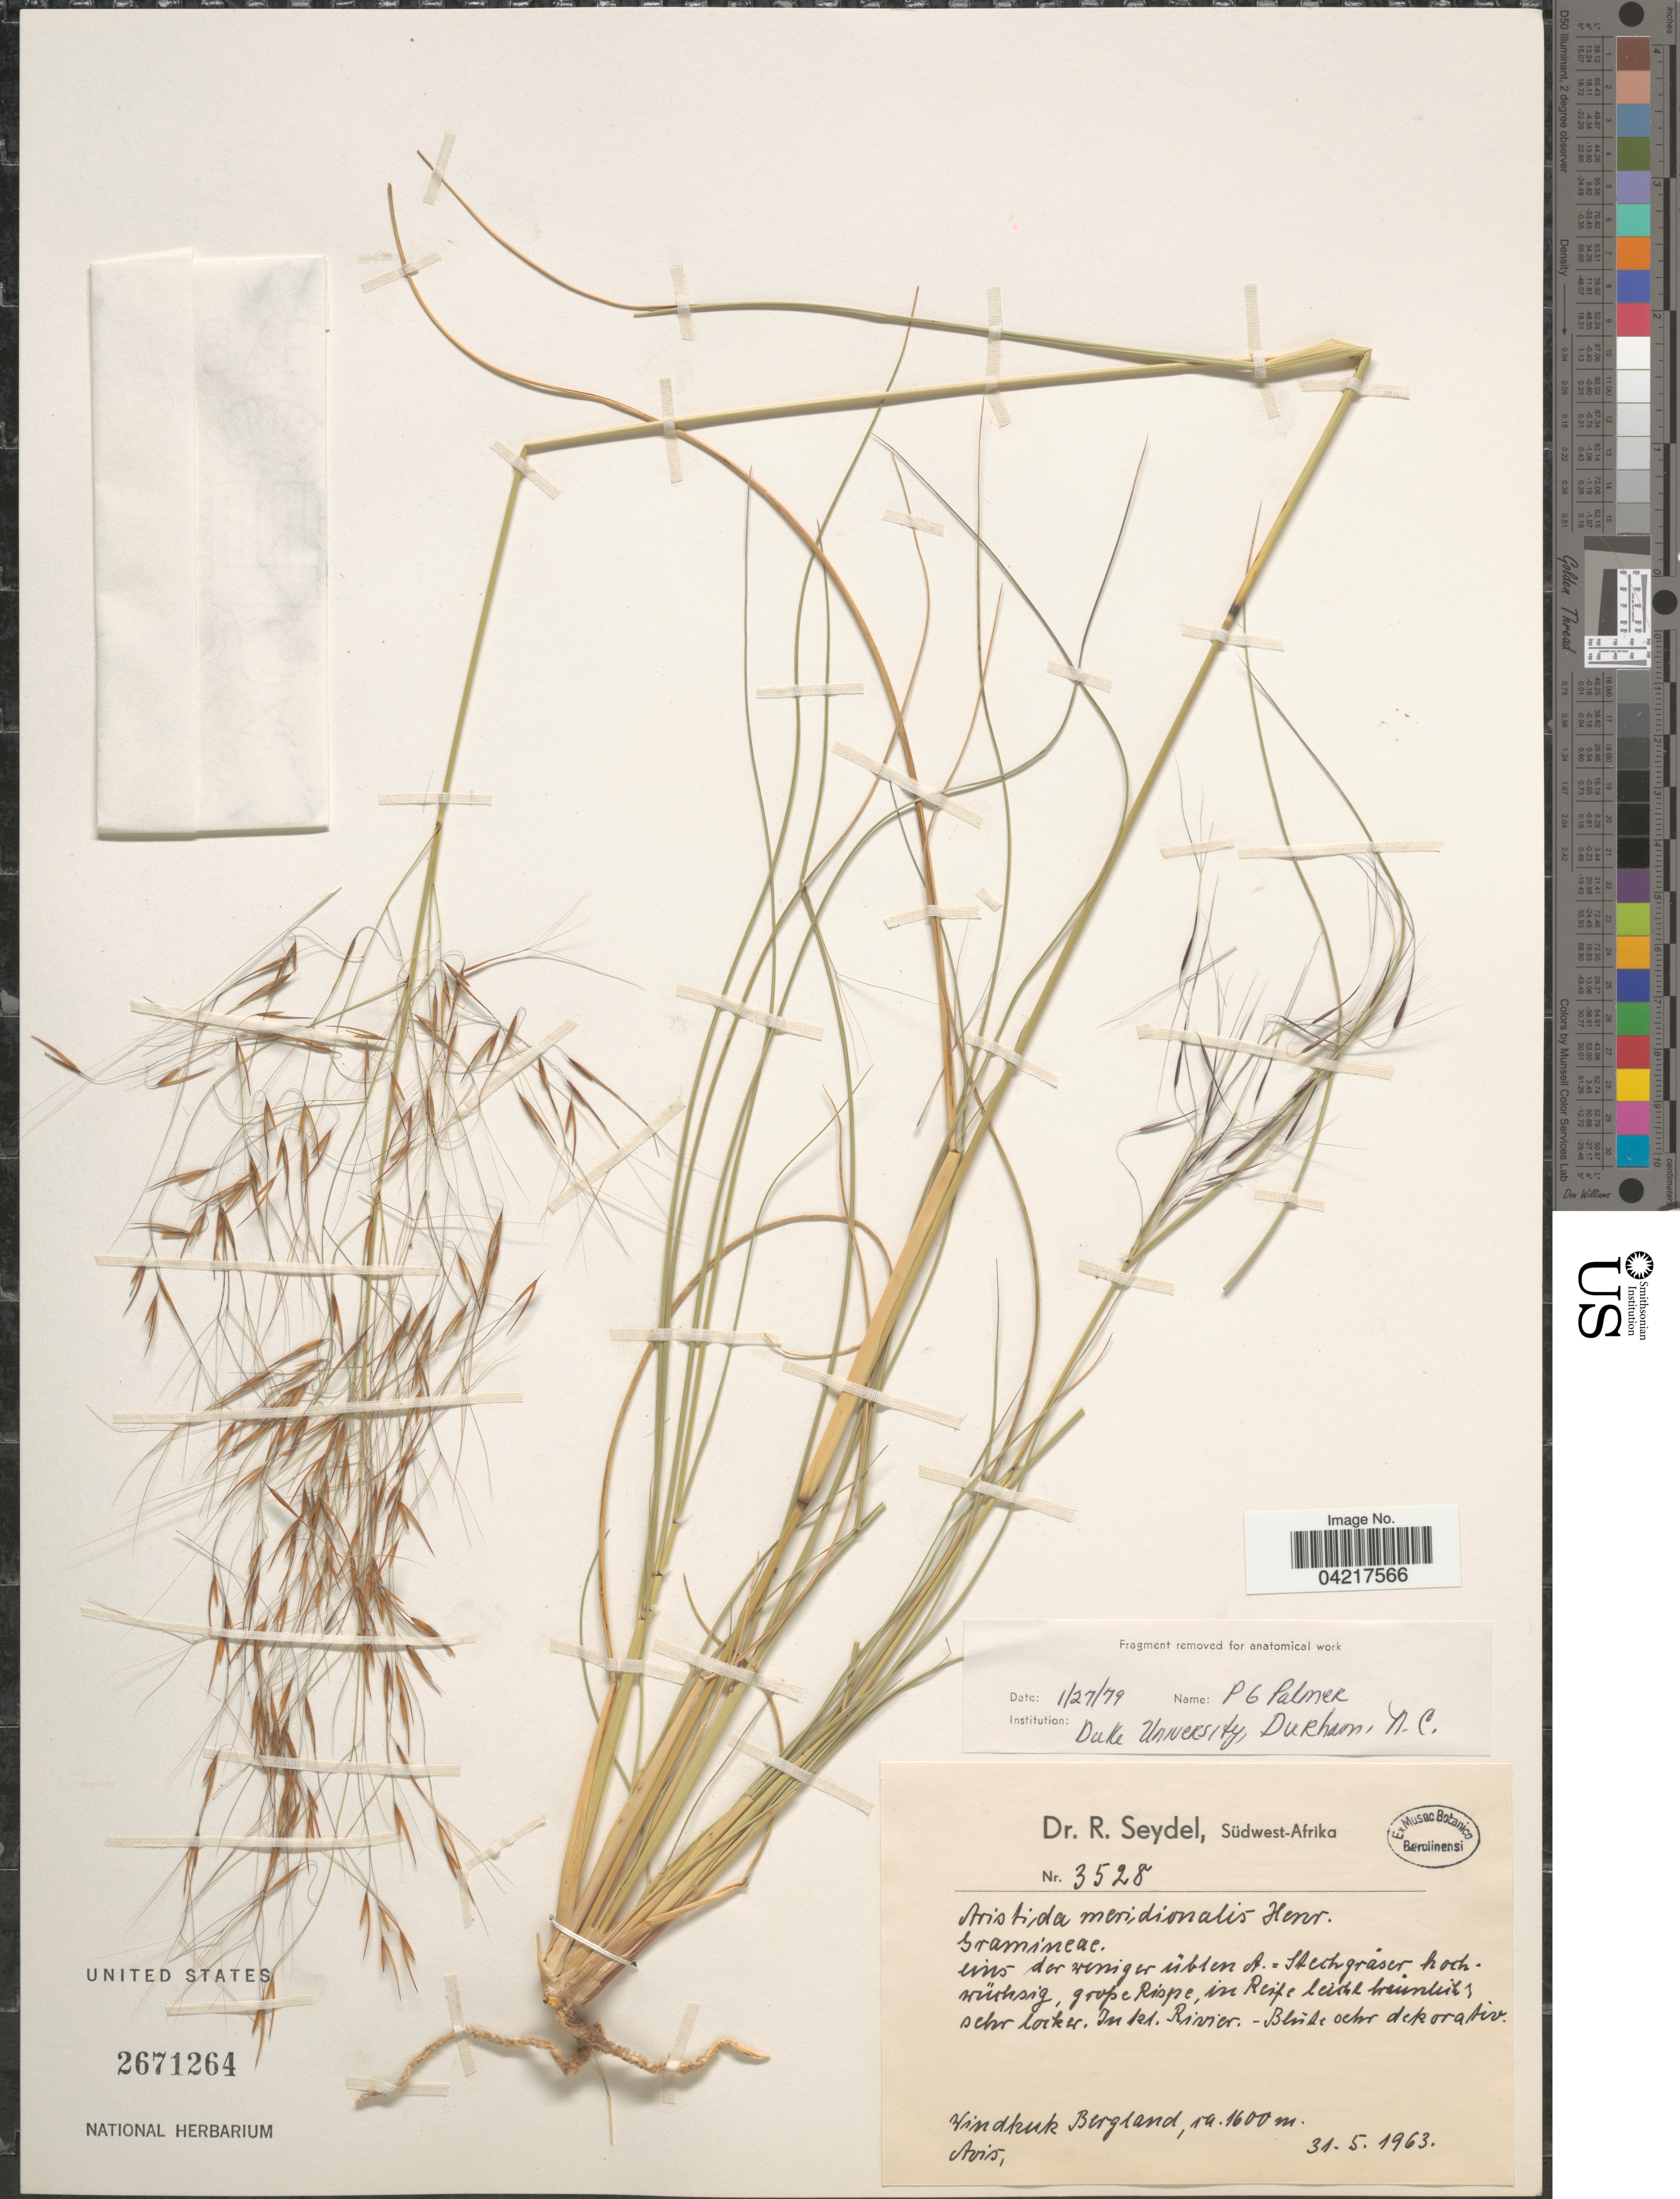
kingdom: Plantae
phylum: Tracheophyta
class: Liliopsida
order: Poales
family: Poaceae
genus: Aristida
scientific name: Aristida meridionalis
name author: Henr.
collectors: R. Seydel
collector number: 3528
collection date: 1963-05-31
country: Namibia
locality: Windhuk Bergeland. Avis.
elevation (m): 1600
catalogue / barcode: US 2671264